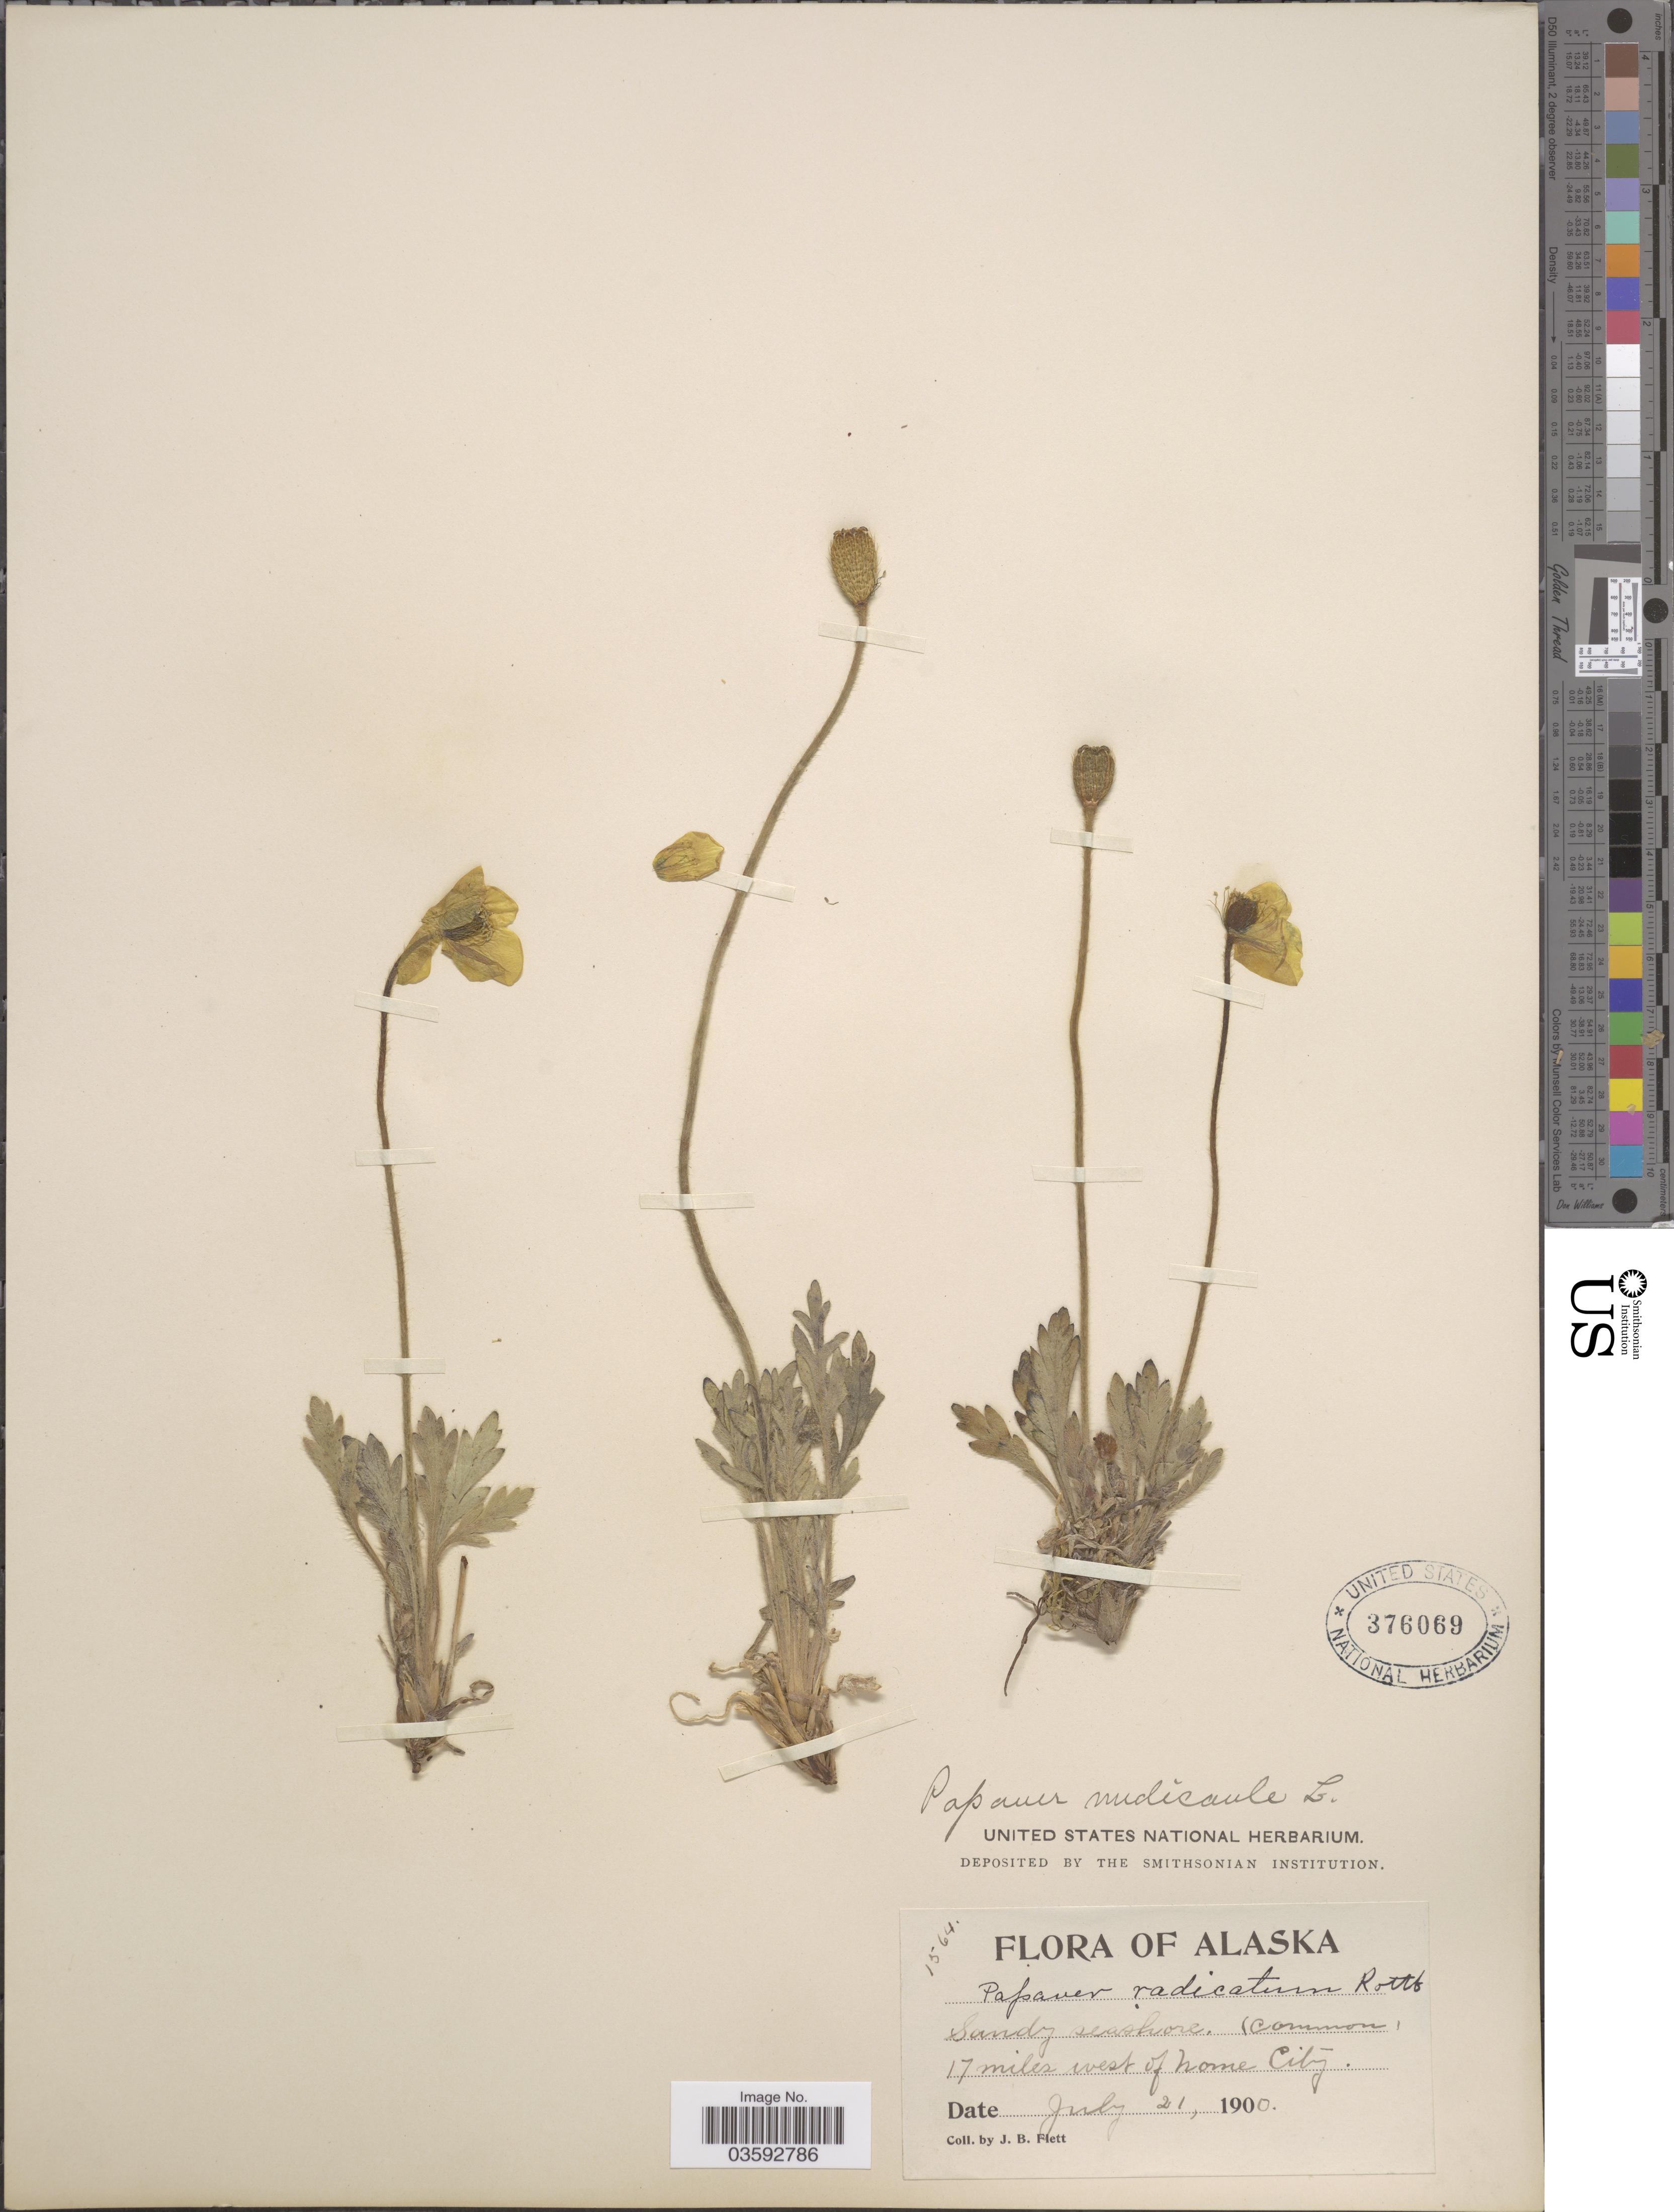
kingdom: Plantae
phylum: Tracheophyta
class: Magnoliopsida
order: Ranunculales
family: Papaveraceae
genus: Papaver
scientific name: Papaver nudicaule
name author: L.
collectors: J. Flett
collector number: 1564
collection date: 1900-07-21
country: United States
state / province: Alaska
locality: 17 miles west of Nome City.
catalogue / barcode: US 376069